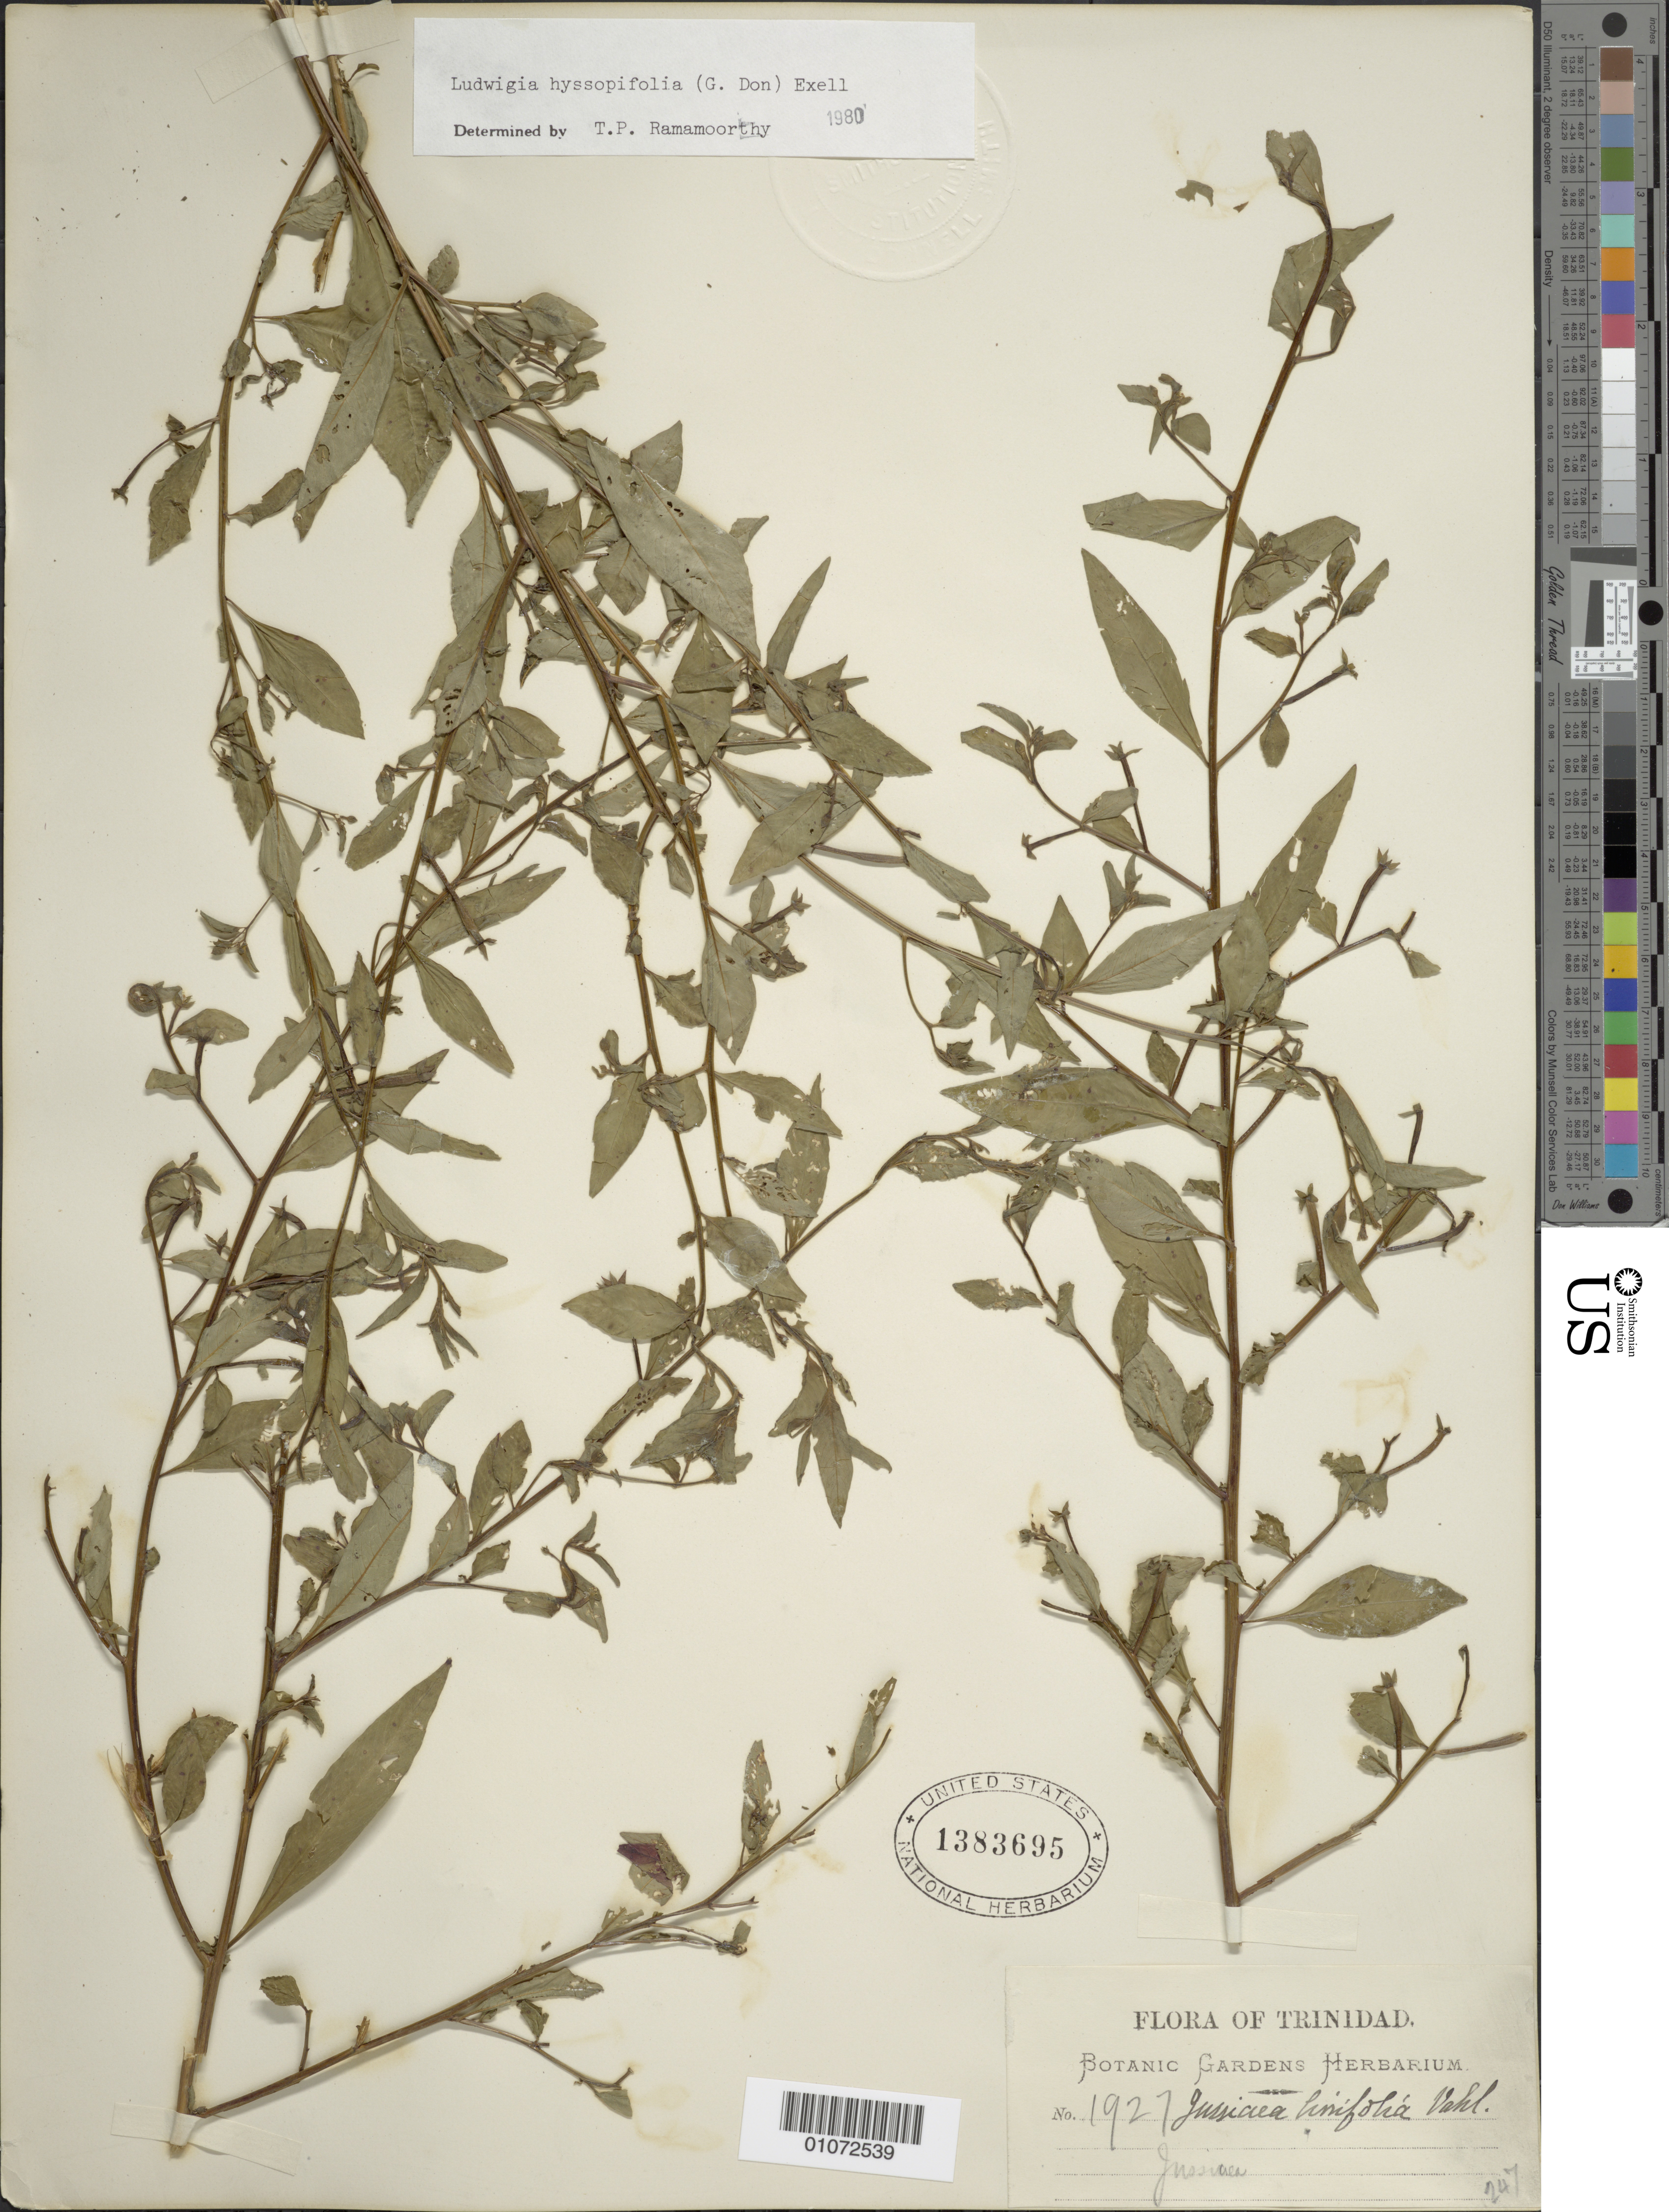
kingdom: Plantae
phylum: Tracheophyta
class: Magnoliopsida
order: Myrtales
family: Onagraceae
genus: Ludwigia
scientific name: Ludwigia hyssopifolia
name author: (G. Don) Exell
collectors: Botanic Gardens Herbarium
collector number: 1927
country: Trinidad and Tobago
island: Trinidad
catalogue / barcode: US 1383695